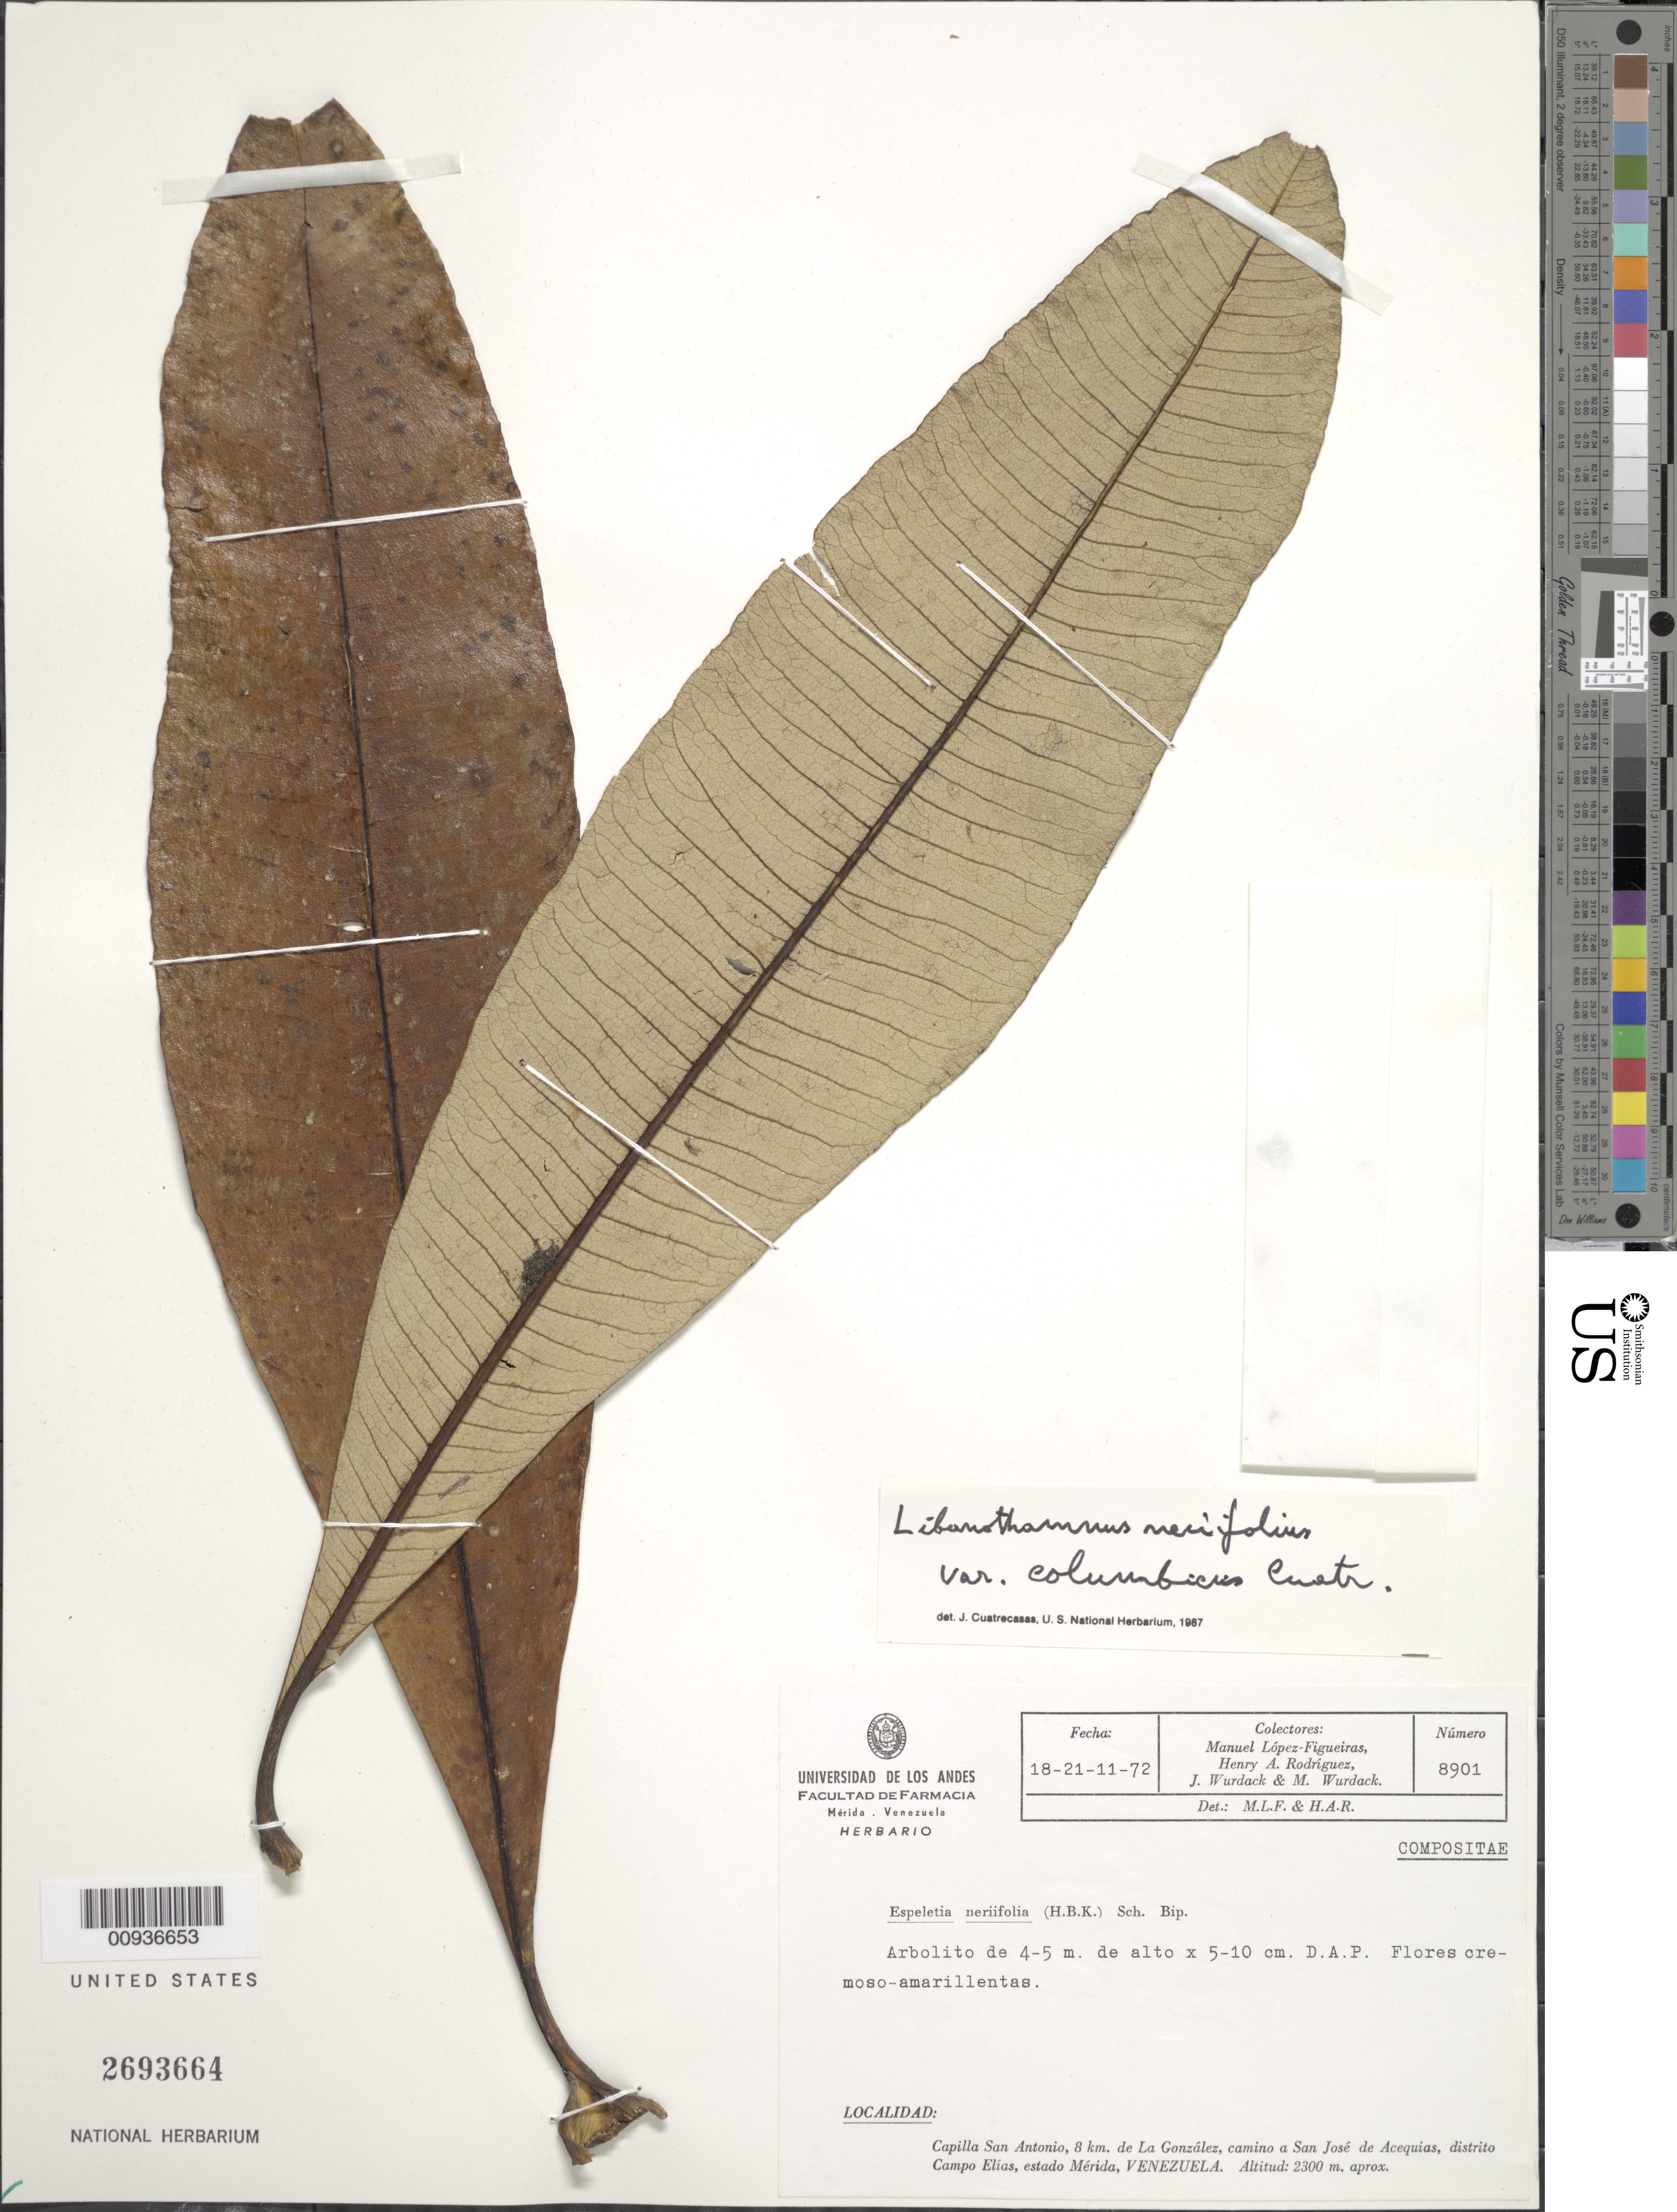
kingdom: Plantae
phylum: Tracheophyta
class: Magnoliopsida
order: Asterales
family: Asteraceae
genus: Libanothamnus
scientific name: Libanothamnus neriifolius var. columbicus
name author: (Cuatrec.) Cuatrec.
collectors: M. López Figueiras, H. A. Rodriguez, J. J. Wurdack & M. L. Wurdack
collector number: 8901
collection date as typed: Transcribed d/m/y: 18/11/72 to 21/11/72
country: Venezuela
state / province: Mérida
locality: Capilla San Antonio, 8 km de La Gonzalez, camino a San Jose de acequias, Distrito Campo Elias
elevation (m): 2300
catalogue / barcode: US 2693664